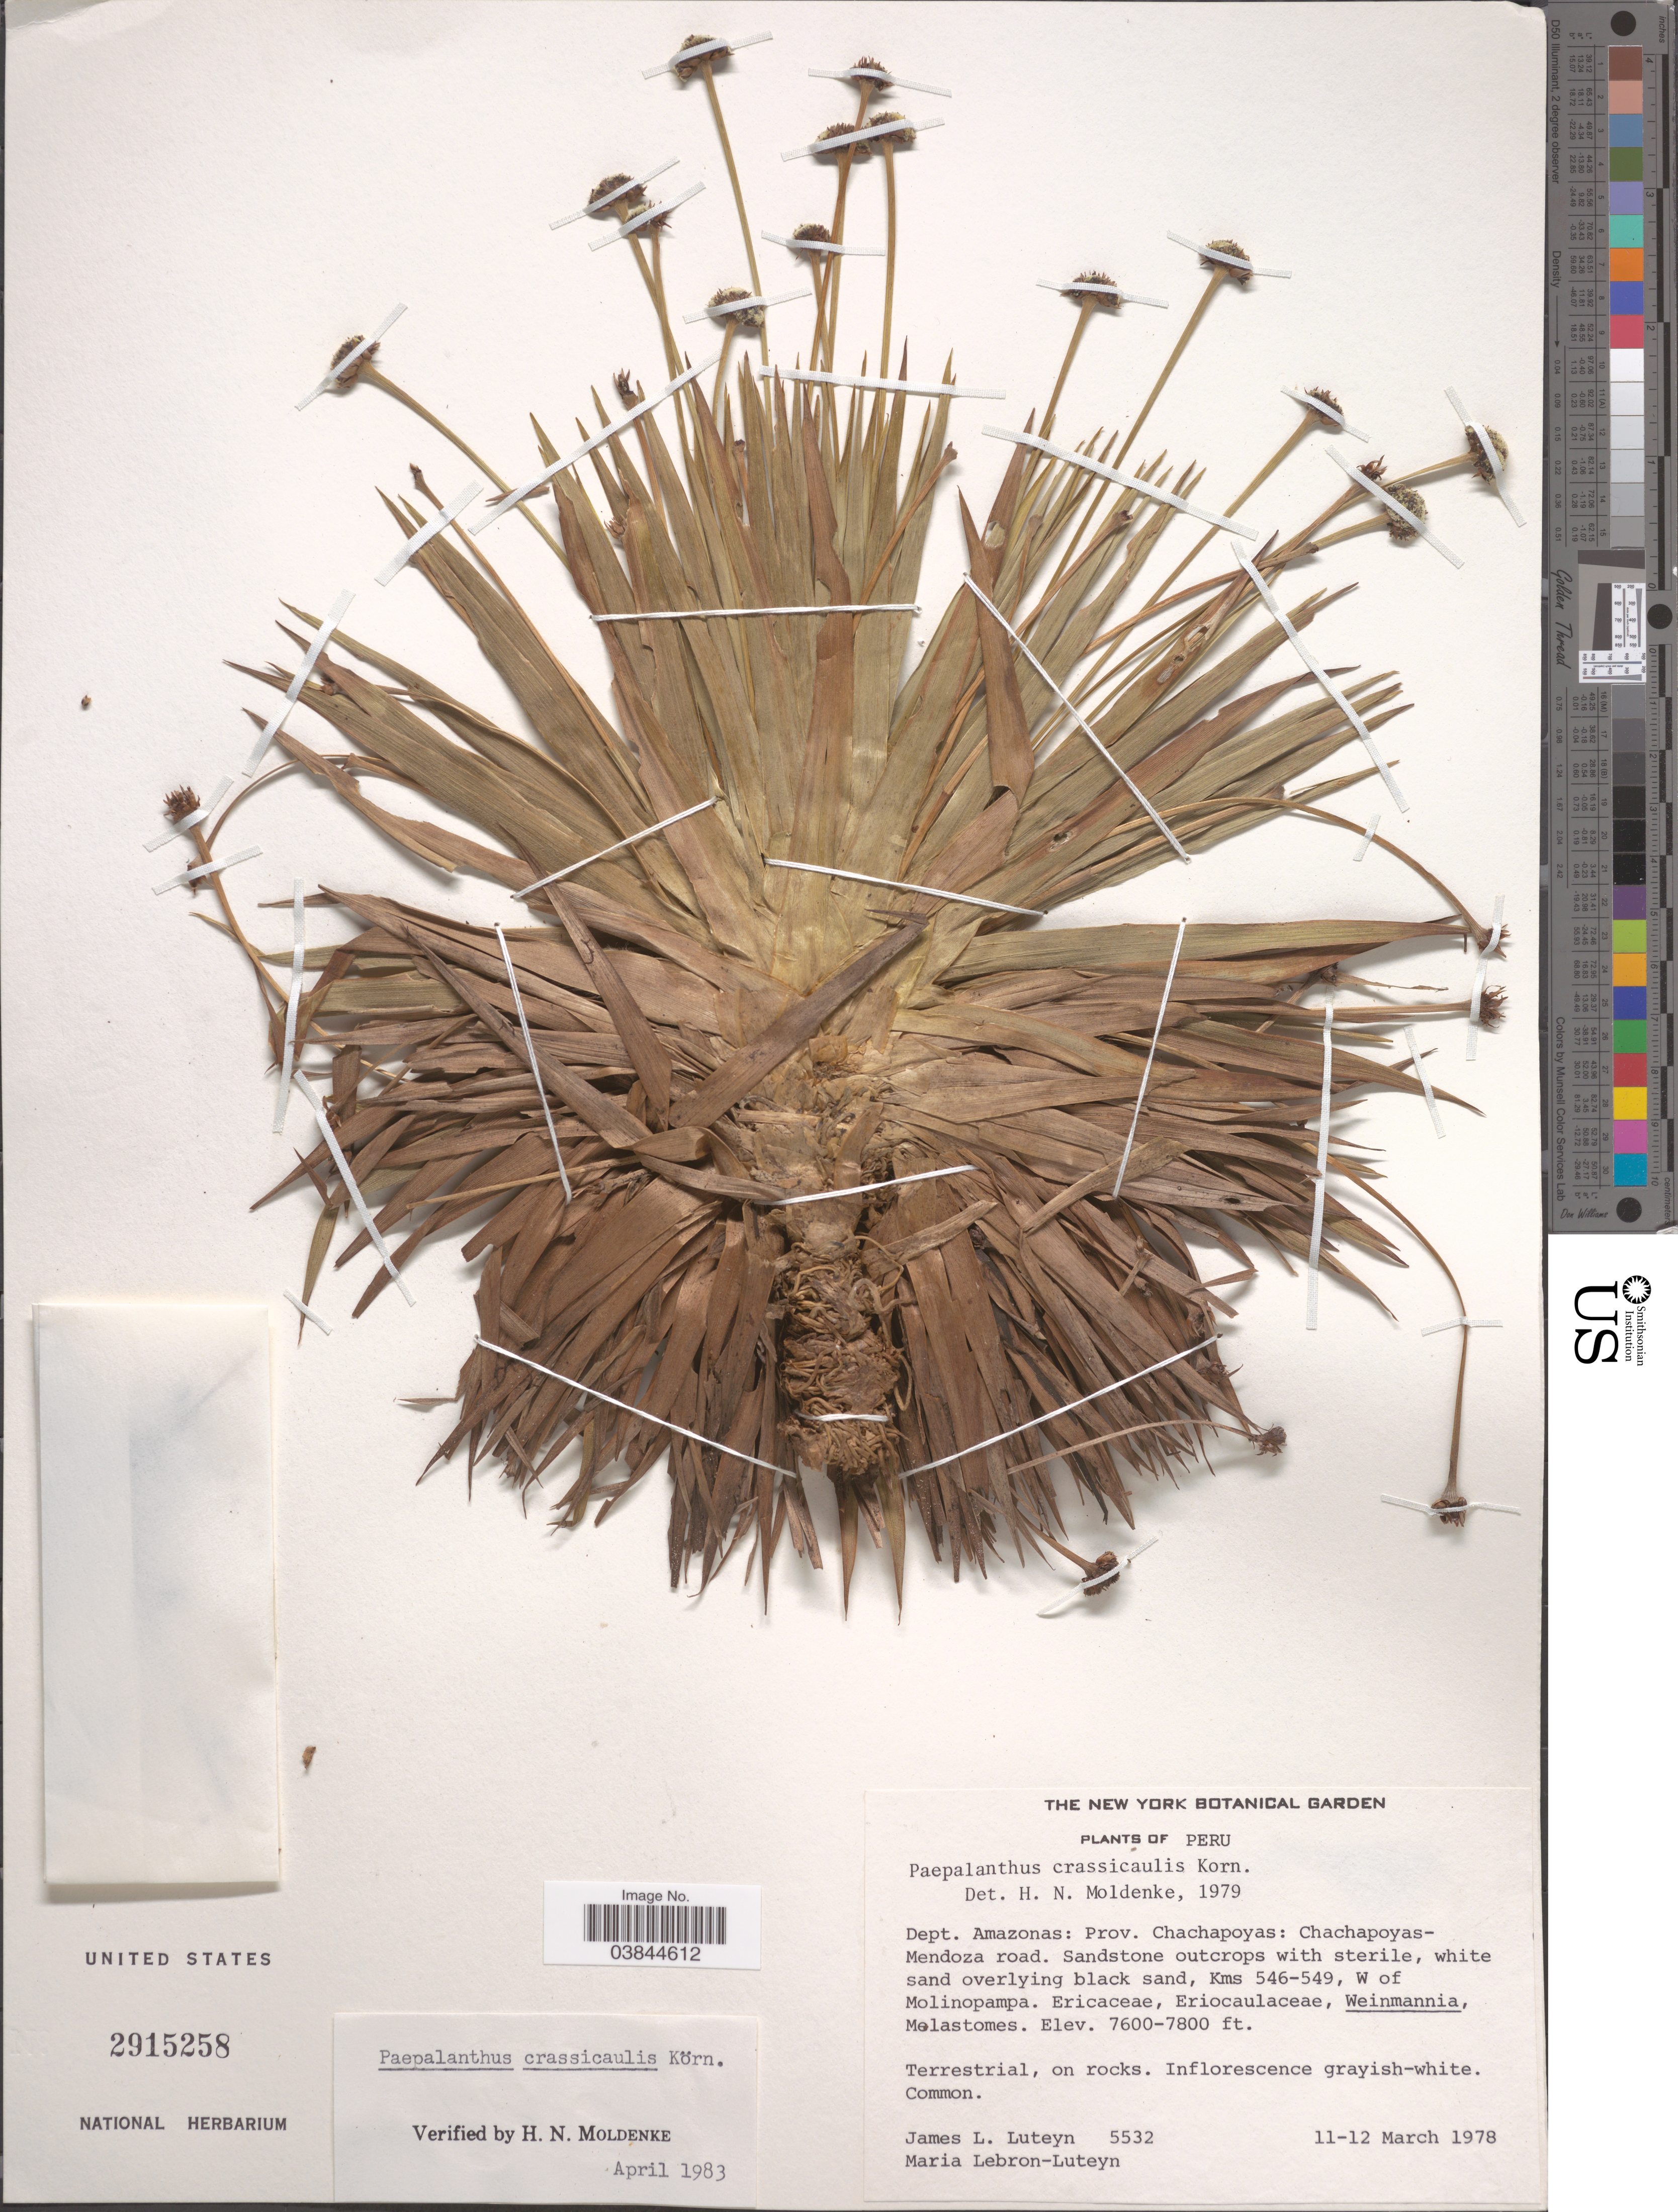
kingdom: Plantae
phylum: Tracheophyta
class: Liliopsida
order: Poales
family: Eriocaulaceae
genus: Paepalanthus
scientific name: Paepalanthus obnatus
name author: Tissot-Sq.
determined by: Sauthier, Laura Jeanne, (SPF), Universidade de Sao Paulo (BRAZIL)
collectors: J. L. Luteyn & M. L. Lebrón-Luteyn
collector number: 5532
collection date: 1978-03-11/1978-03-12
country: Peru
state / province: Amazonas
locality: Dept. Amazonas: Prov. Chachapoyas: Chachapoyas-Mendoza road. Kms 546-549, W of Molinopampa.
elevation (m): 2316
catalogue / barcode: US 2915258